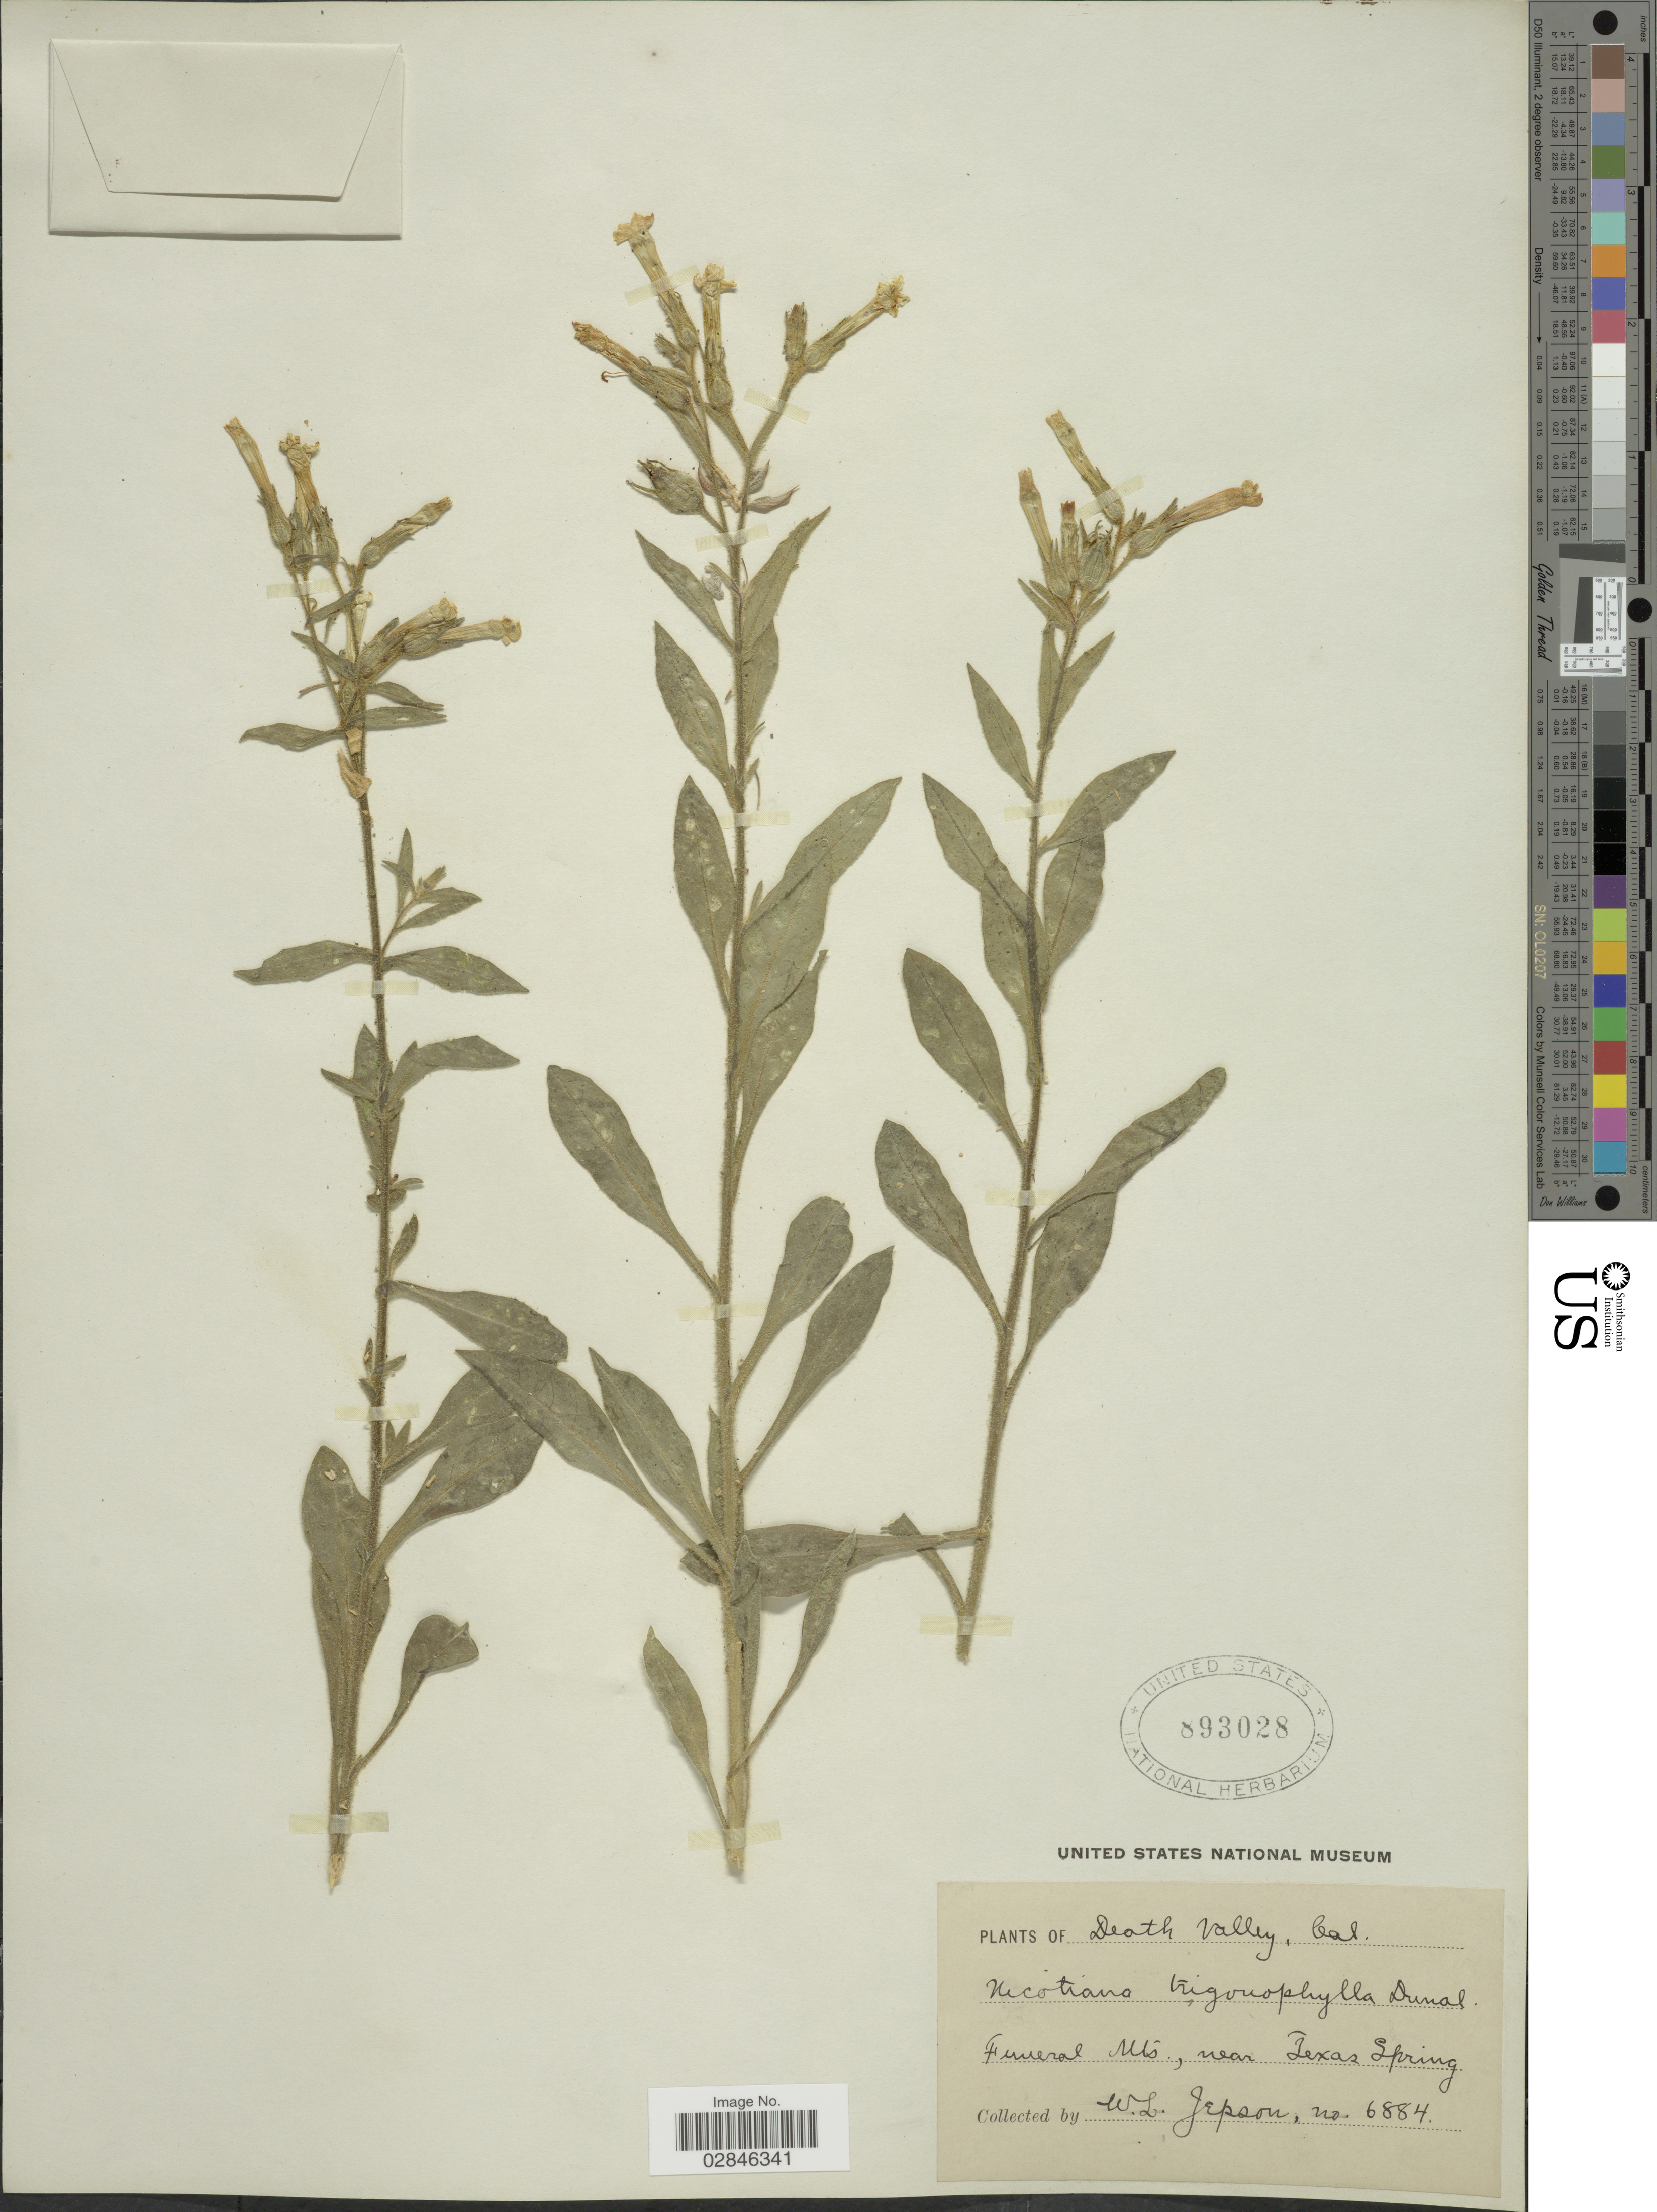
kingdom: Plantae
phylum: Tracheophyta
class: Magnoliopsida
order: Solanales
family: Solanaceae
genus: Nicotiana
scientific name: Nicotiana trigonophylla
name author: Dunal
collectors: W. L. Jepson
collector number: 6884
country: United States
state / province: California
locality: Death Valley, Funeral Mts., near Texas Spring.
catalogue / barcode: US 893028